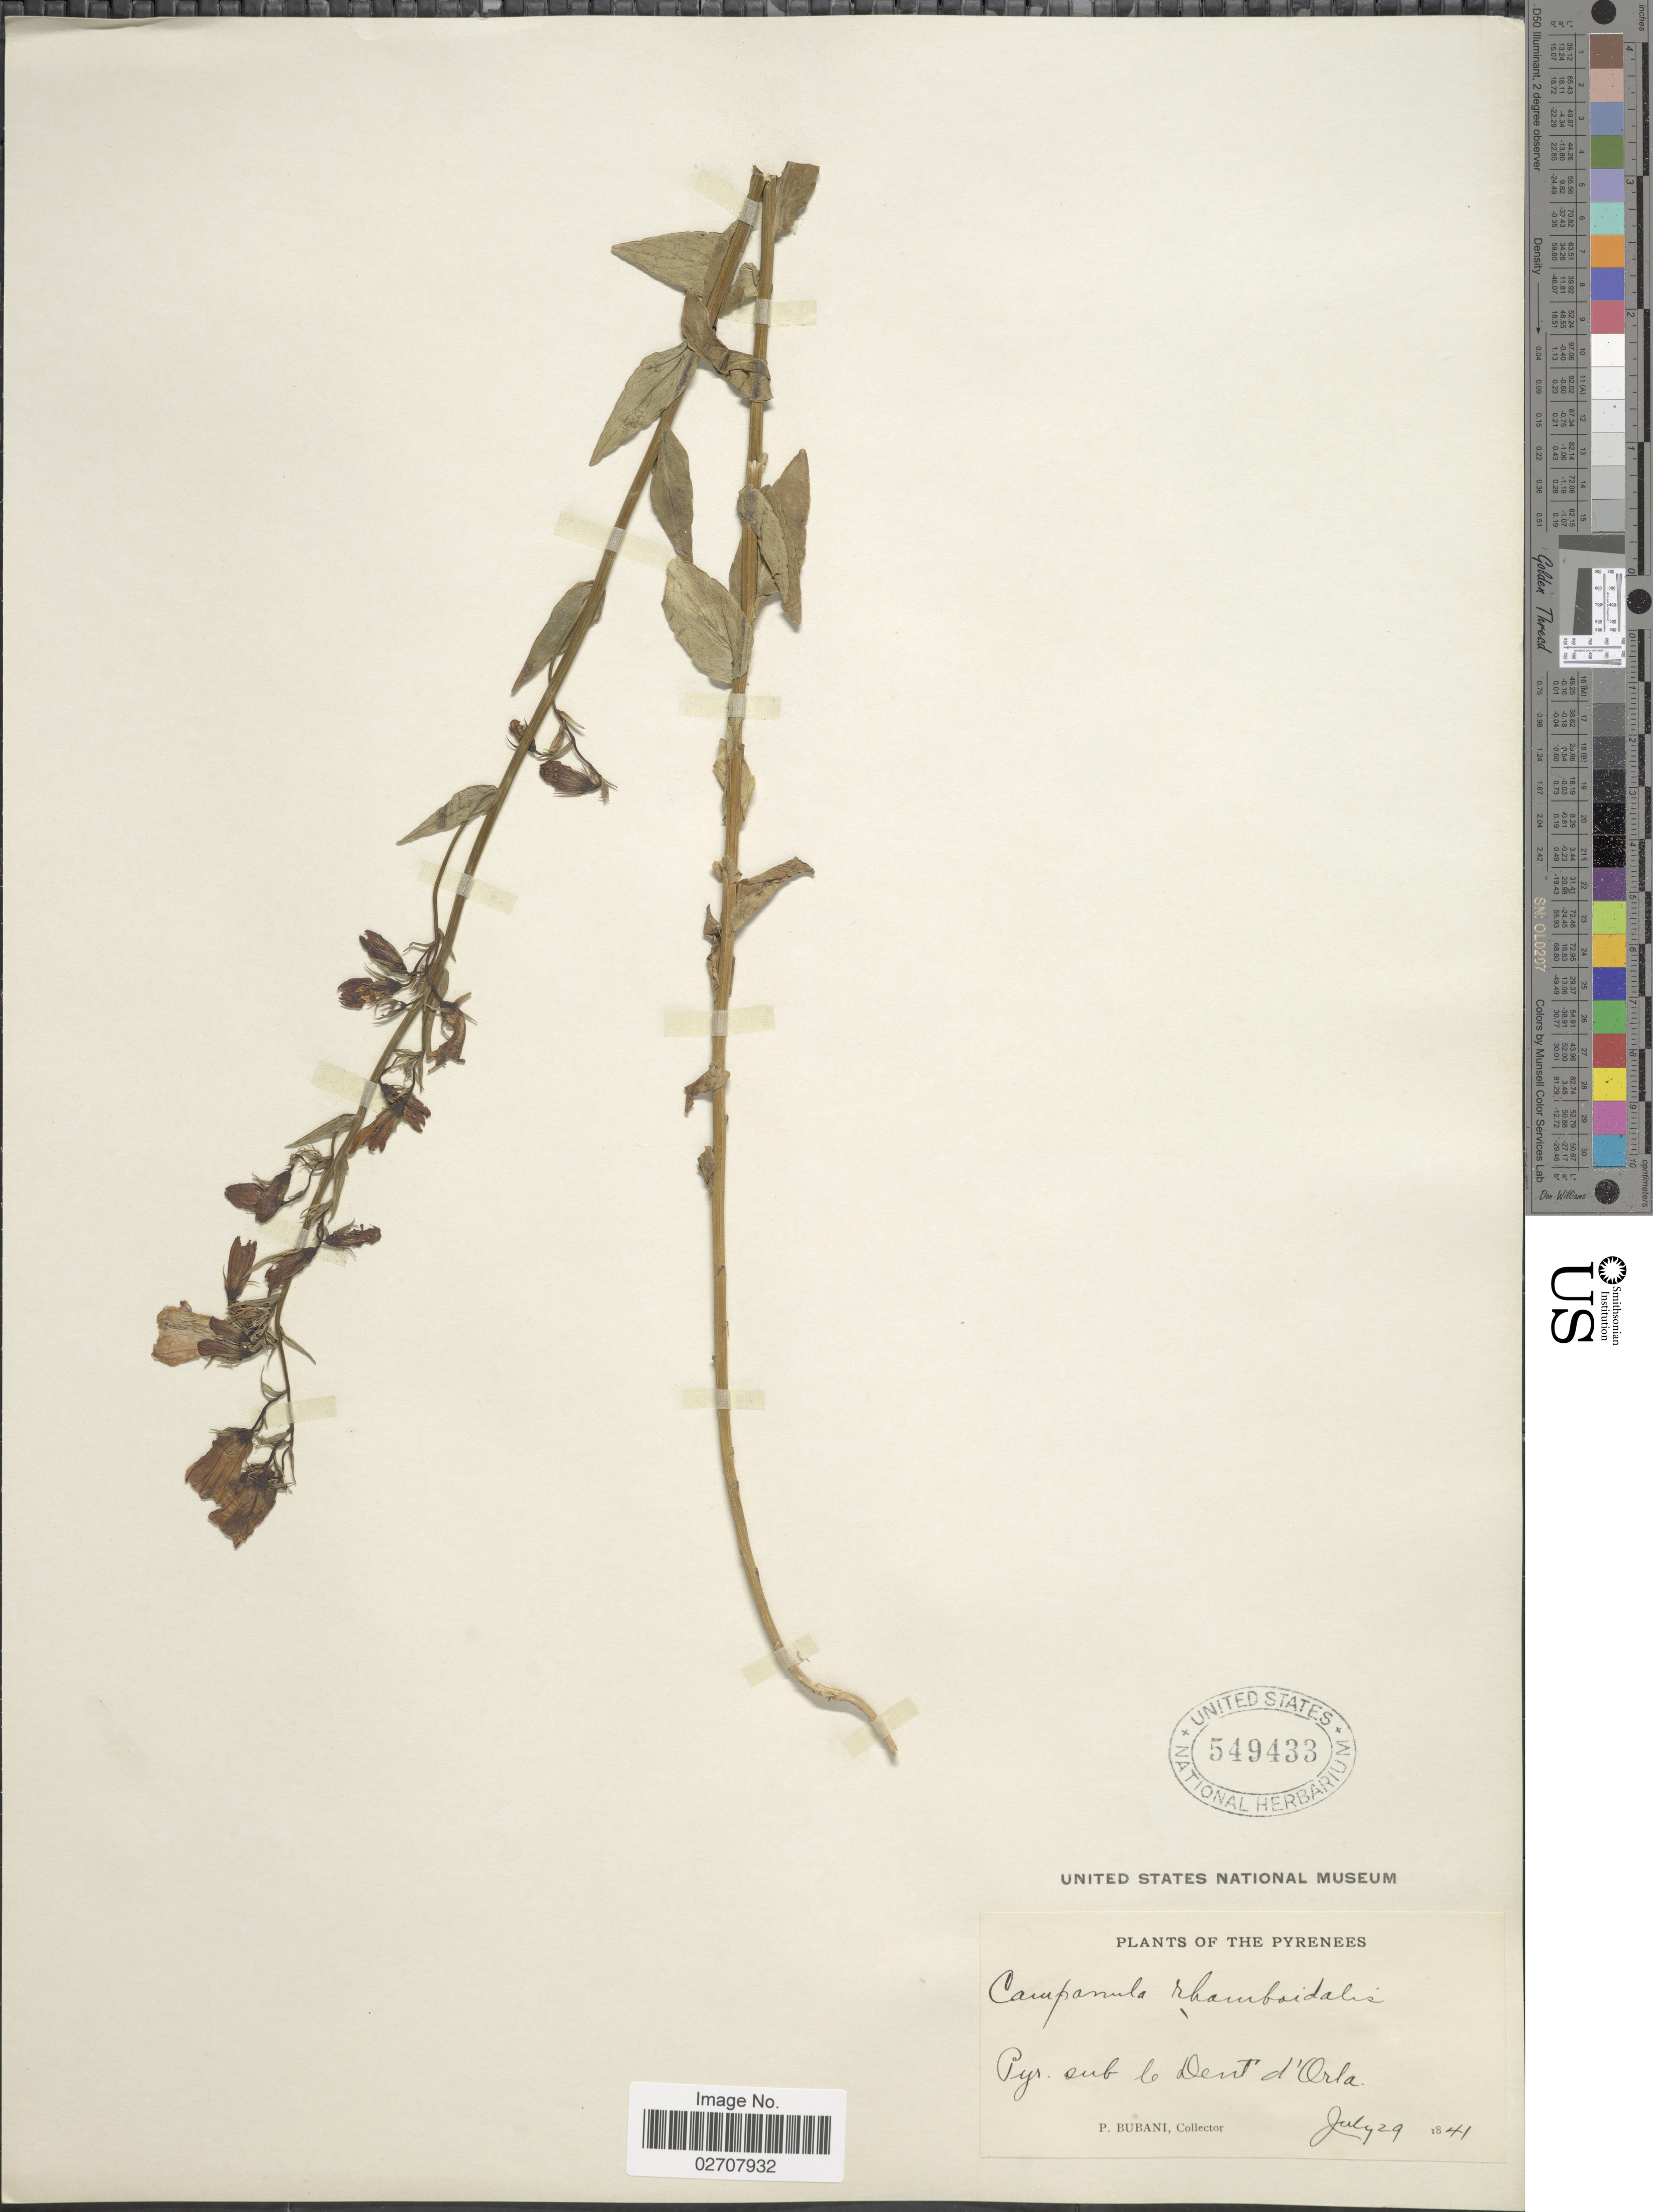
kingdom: Plantae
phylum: Tracheophyta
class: Magnoliopsida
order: Asterales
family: Campanulaceae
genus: Campanula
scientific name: Campanula rhomboidalis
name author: L.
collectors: P. Bubani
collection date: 1841-07-29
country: France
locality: The Pyrenees, Pyr. sub le Dent, D'Orlu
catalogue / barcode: US 549433